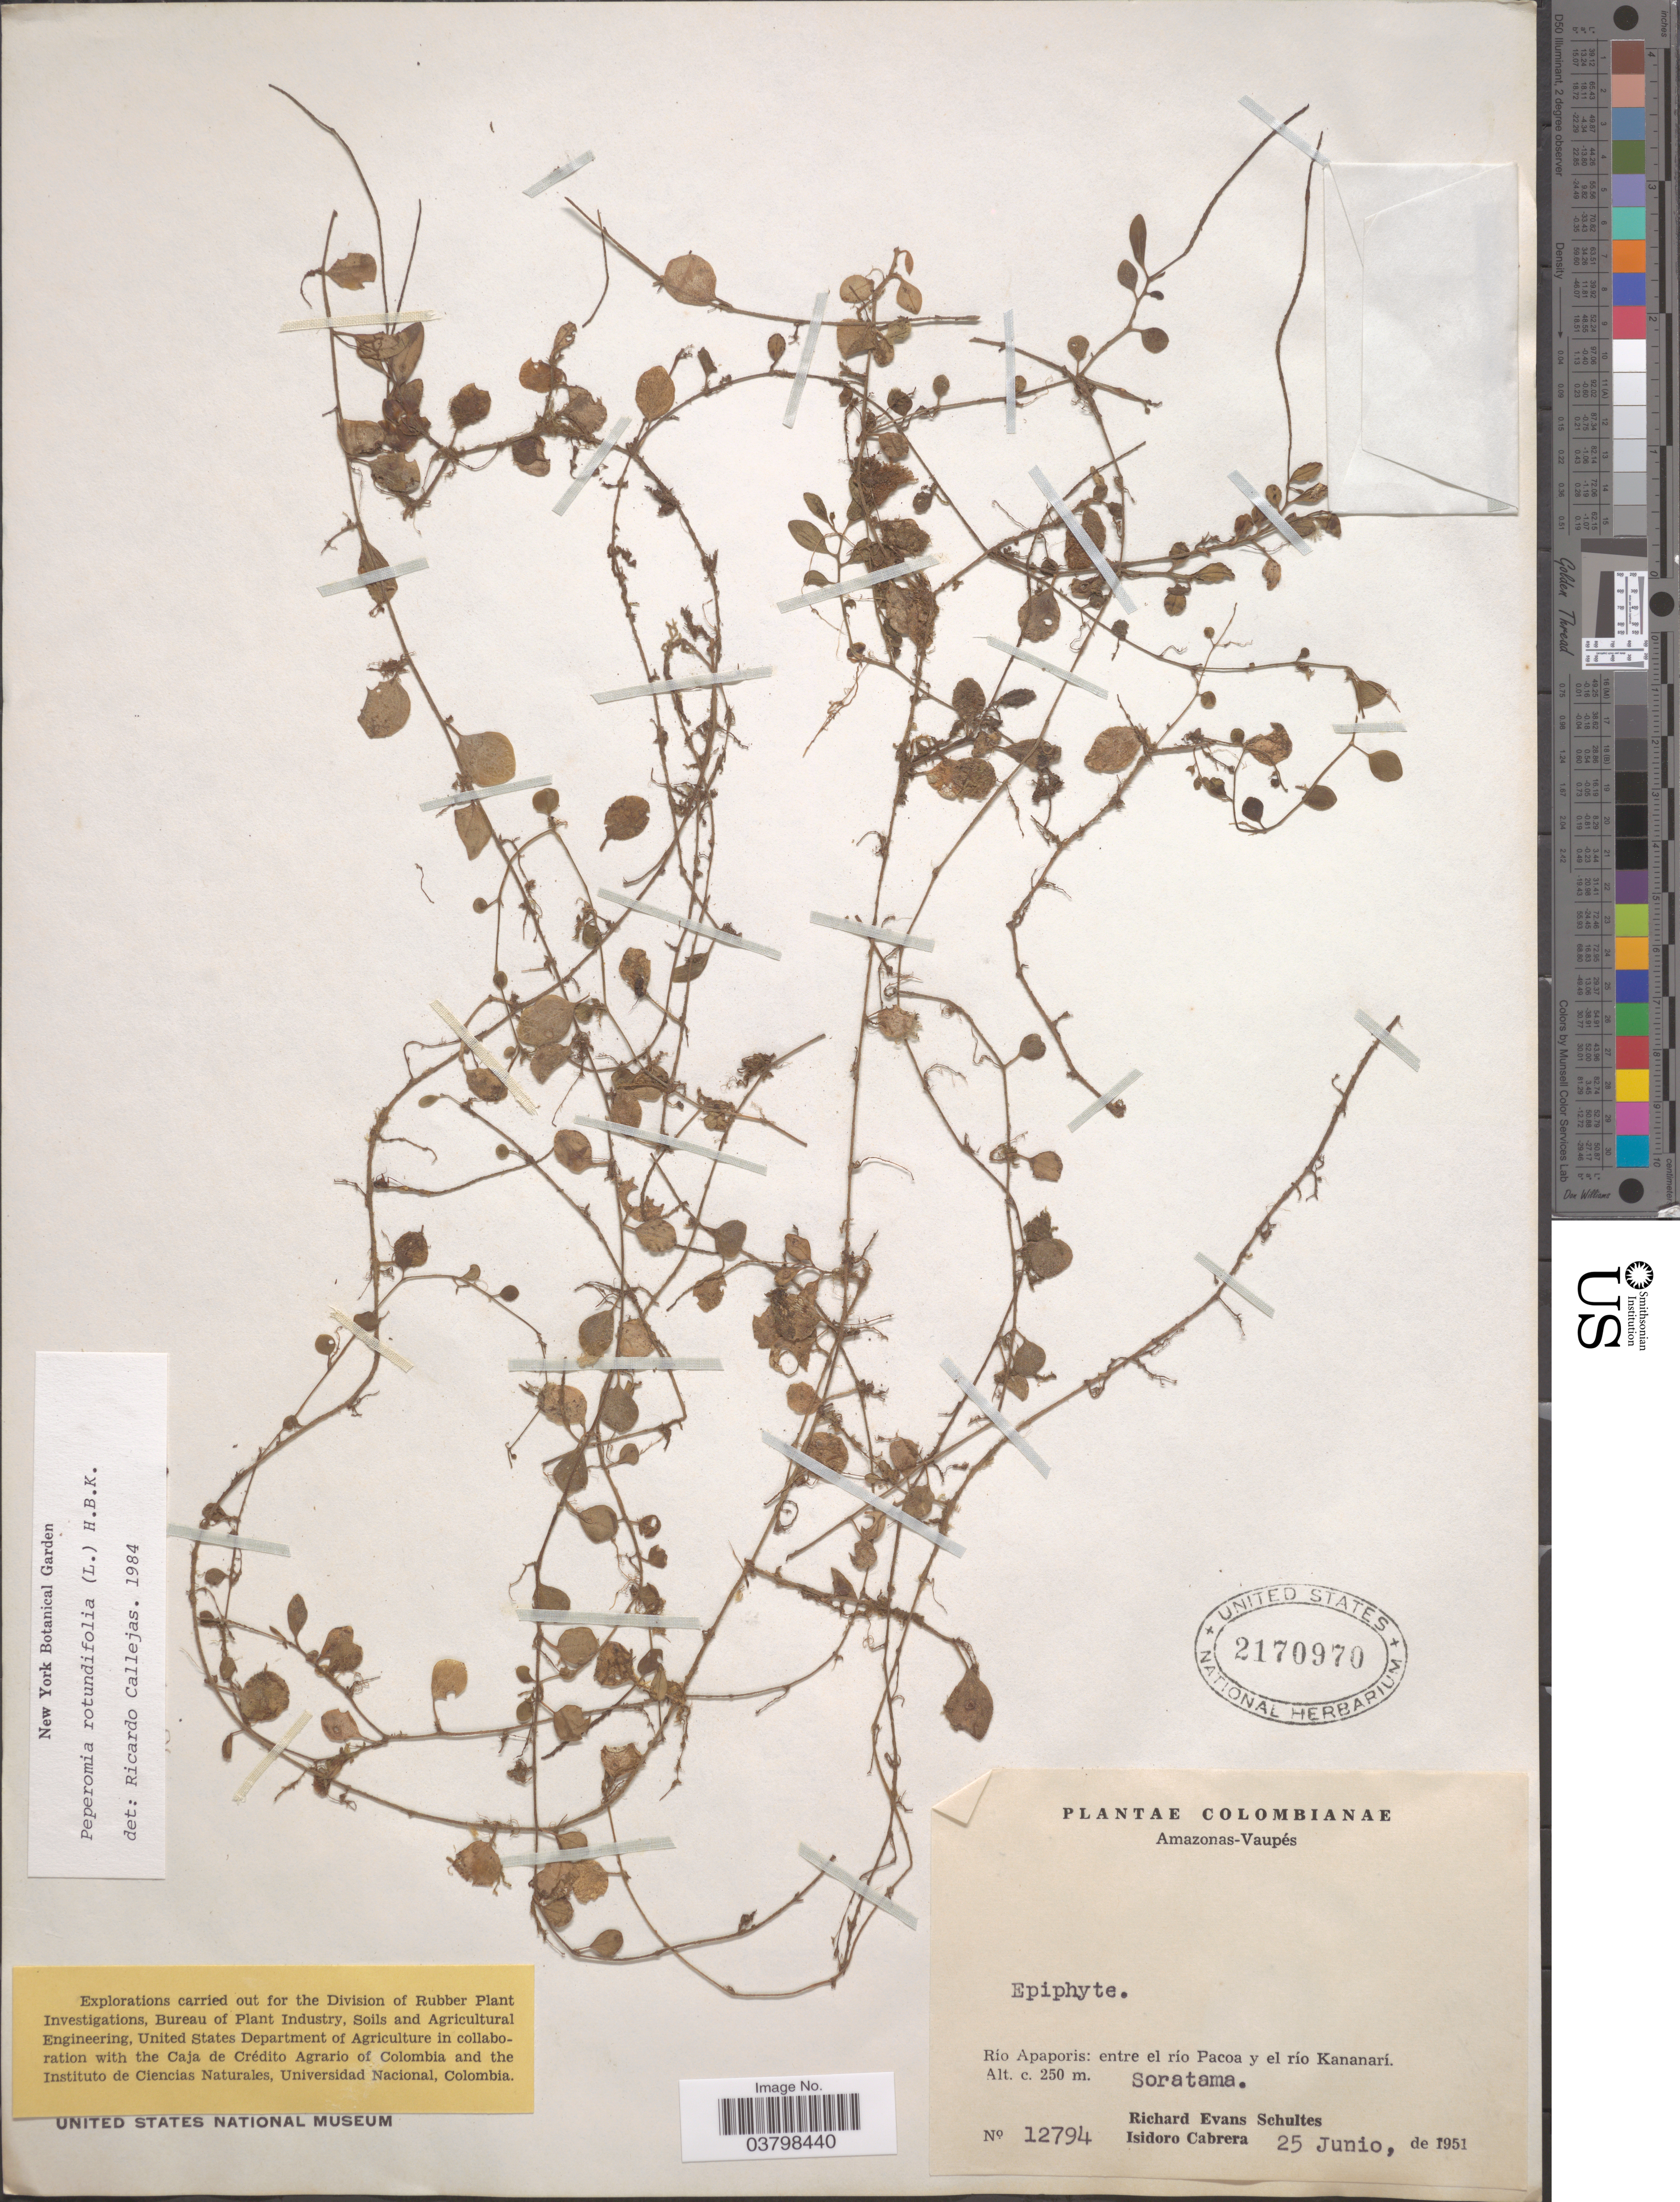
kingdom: Plantae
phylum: Tracheophyta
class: Magnoliopsida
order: Piperales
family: Piperaceae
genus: Peperomia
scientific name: Peperomia rotundifolia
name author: (L.) Kunth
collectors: R. E. Schultes & I. Cabrera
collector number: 12794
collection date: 1951-06-25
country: Colombia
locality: Amazonas-Vaupés. Río Apaporis: entre el río Pacoa y el río Kananarí. Soratama.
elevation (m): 250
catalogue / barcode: US 2170970